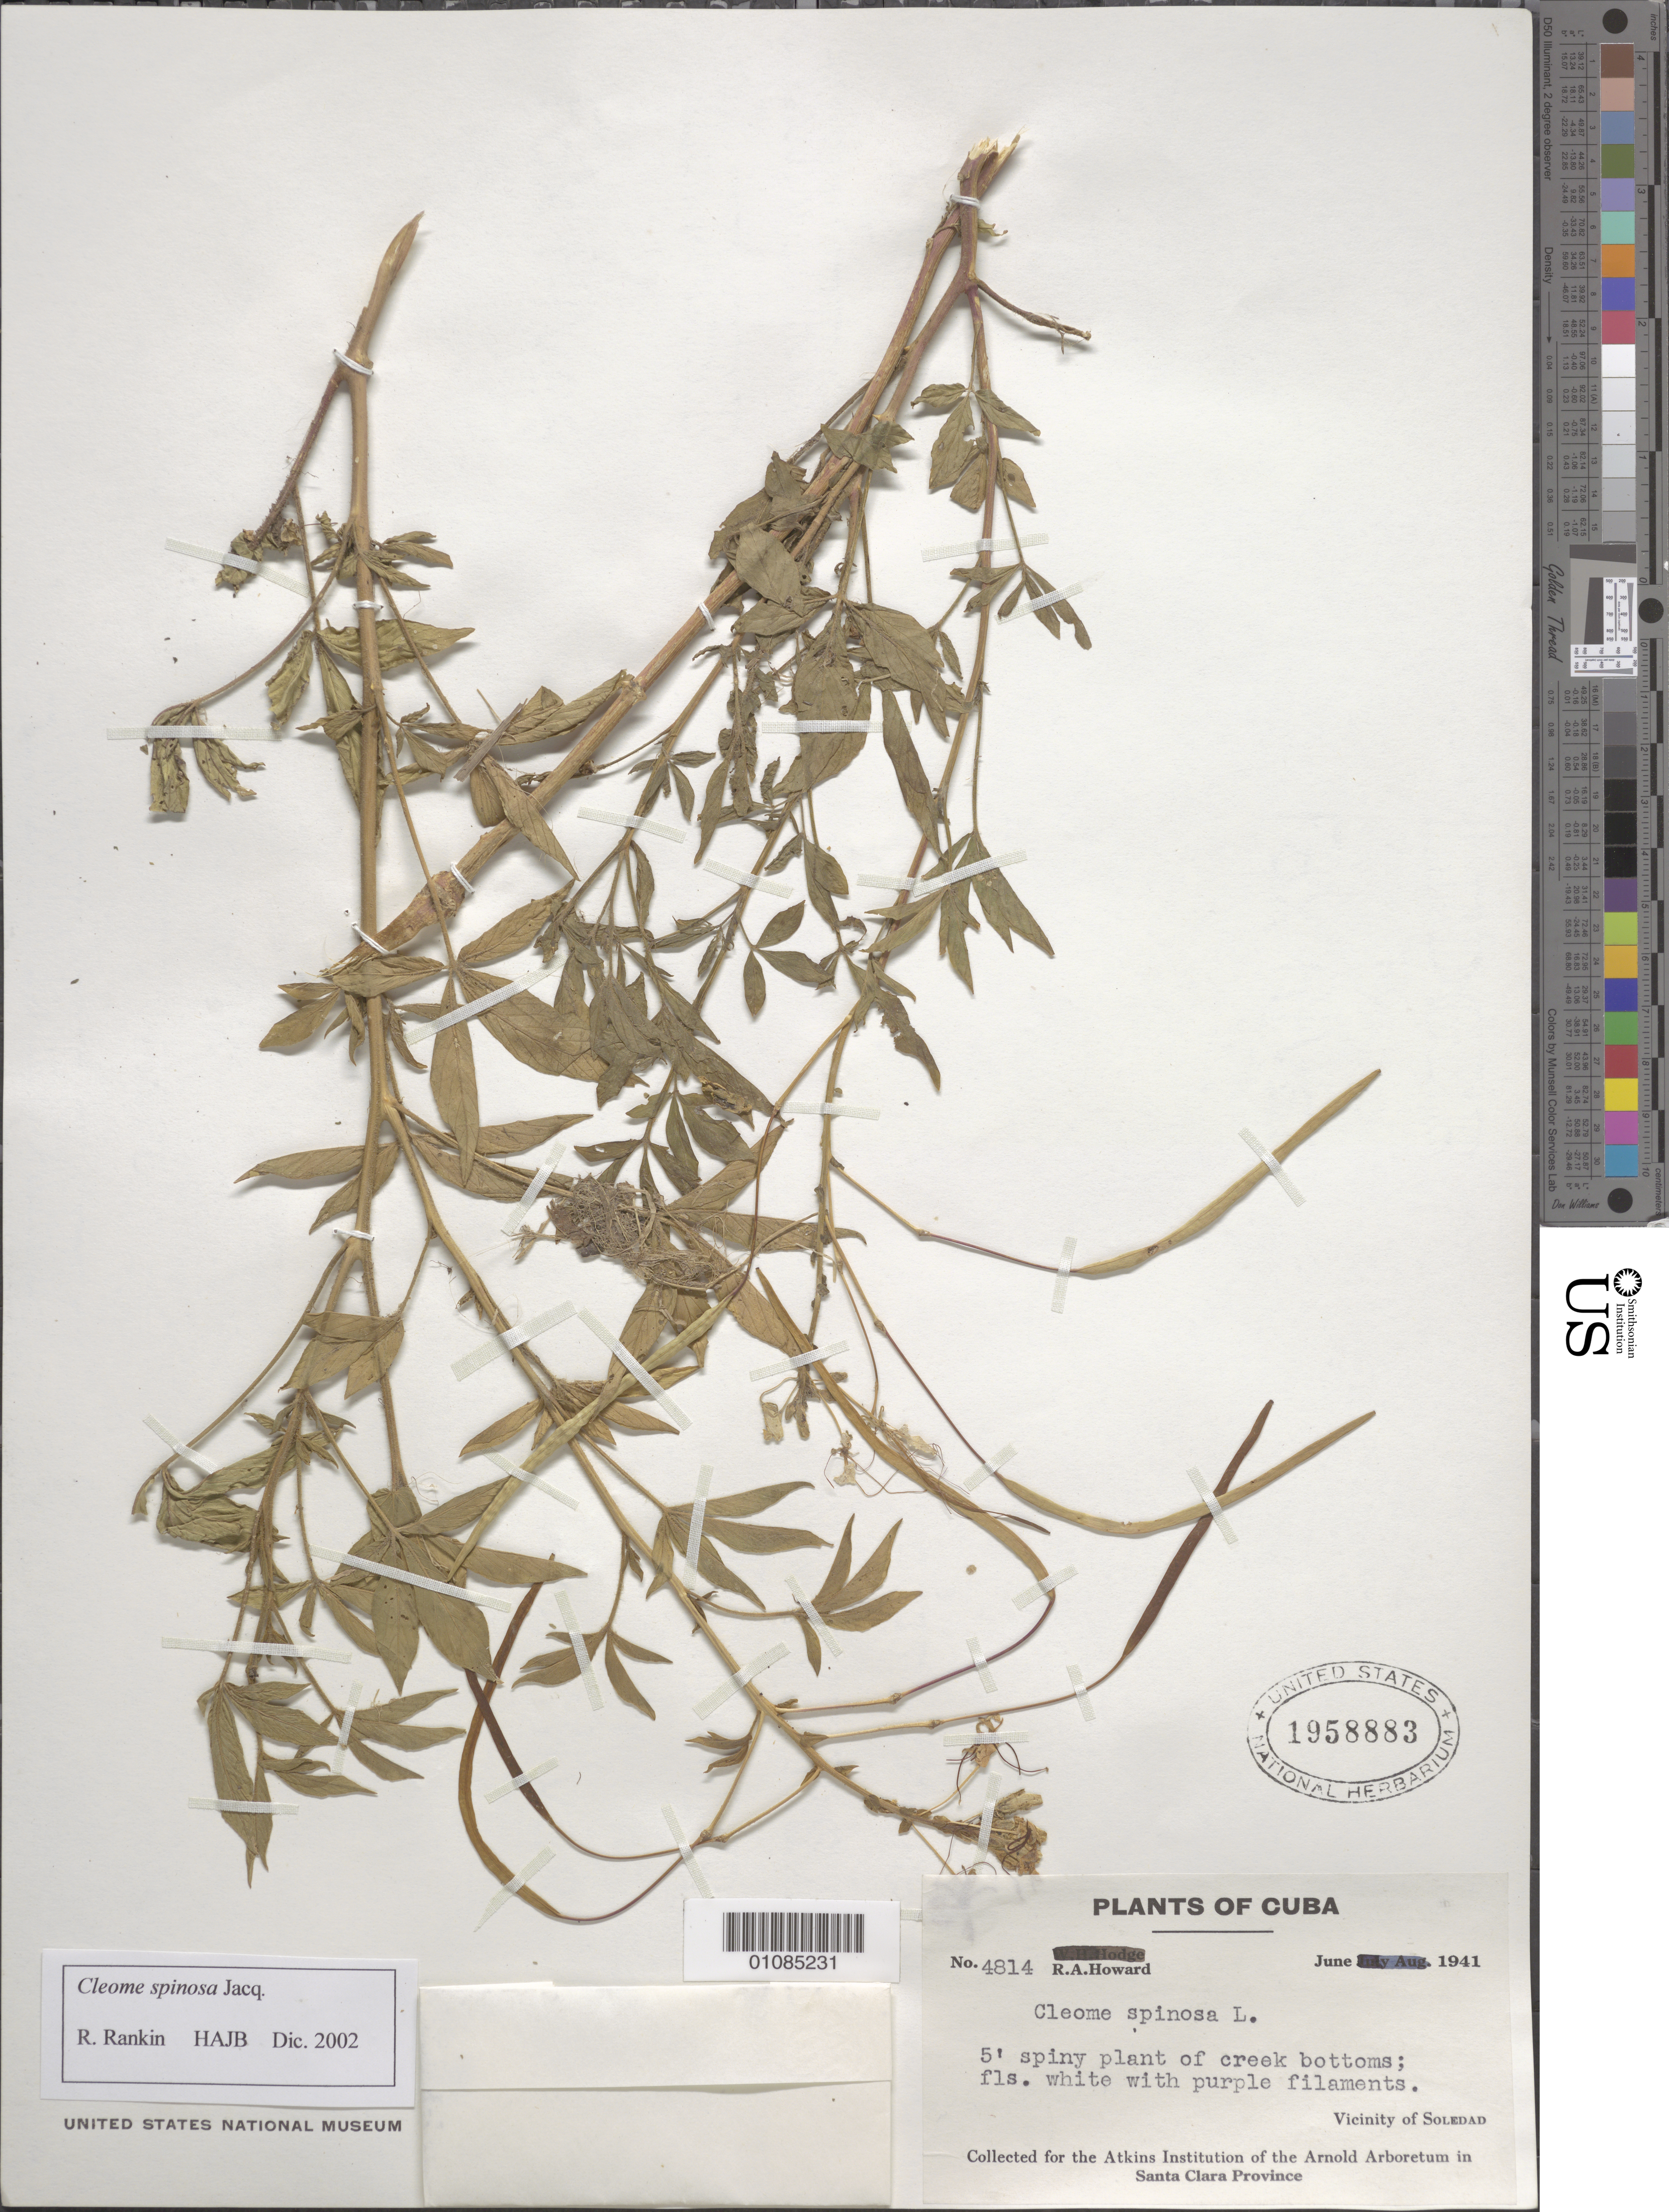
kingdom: Plantae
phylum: Tracheophyta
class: Magnoliopsida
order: Brassicales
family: Cleomaceae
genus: Tarenaya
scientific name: Tarenaya spinosa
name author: (Jacq.) Raf.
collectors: R. A. Howard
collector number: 4814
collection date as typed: Jun 1941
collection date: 1941-06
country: Cuba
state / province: Cienfuegos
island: Cuba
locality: Vicinity of Soledad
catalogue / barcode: US 1958883